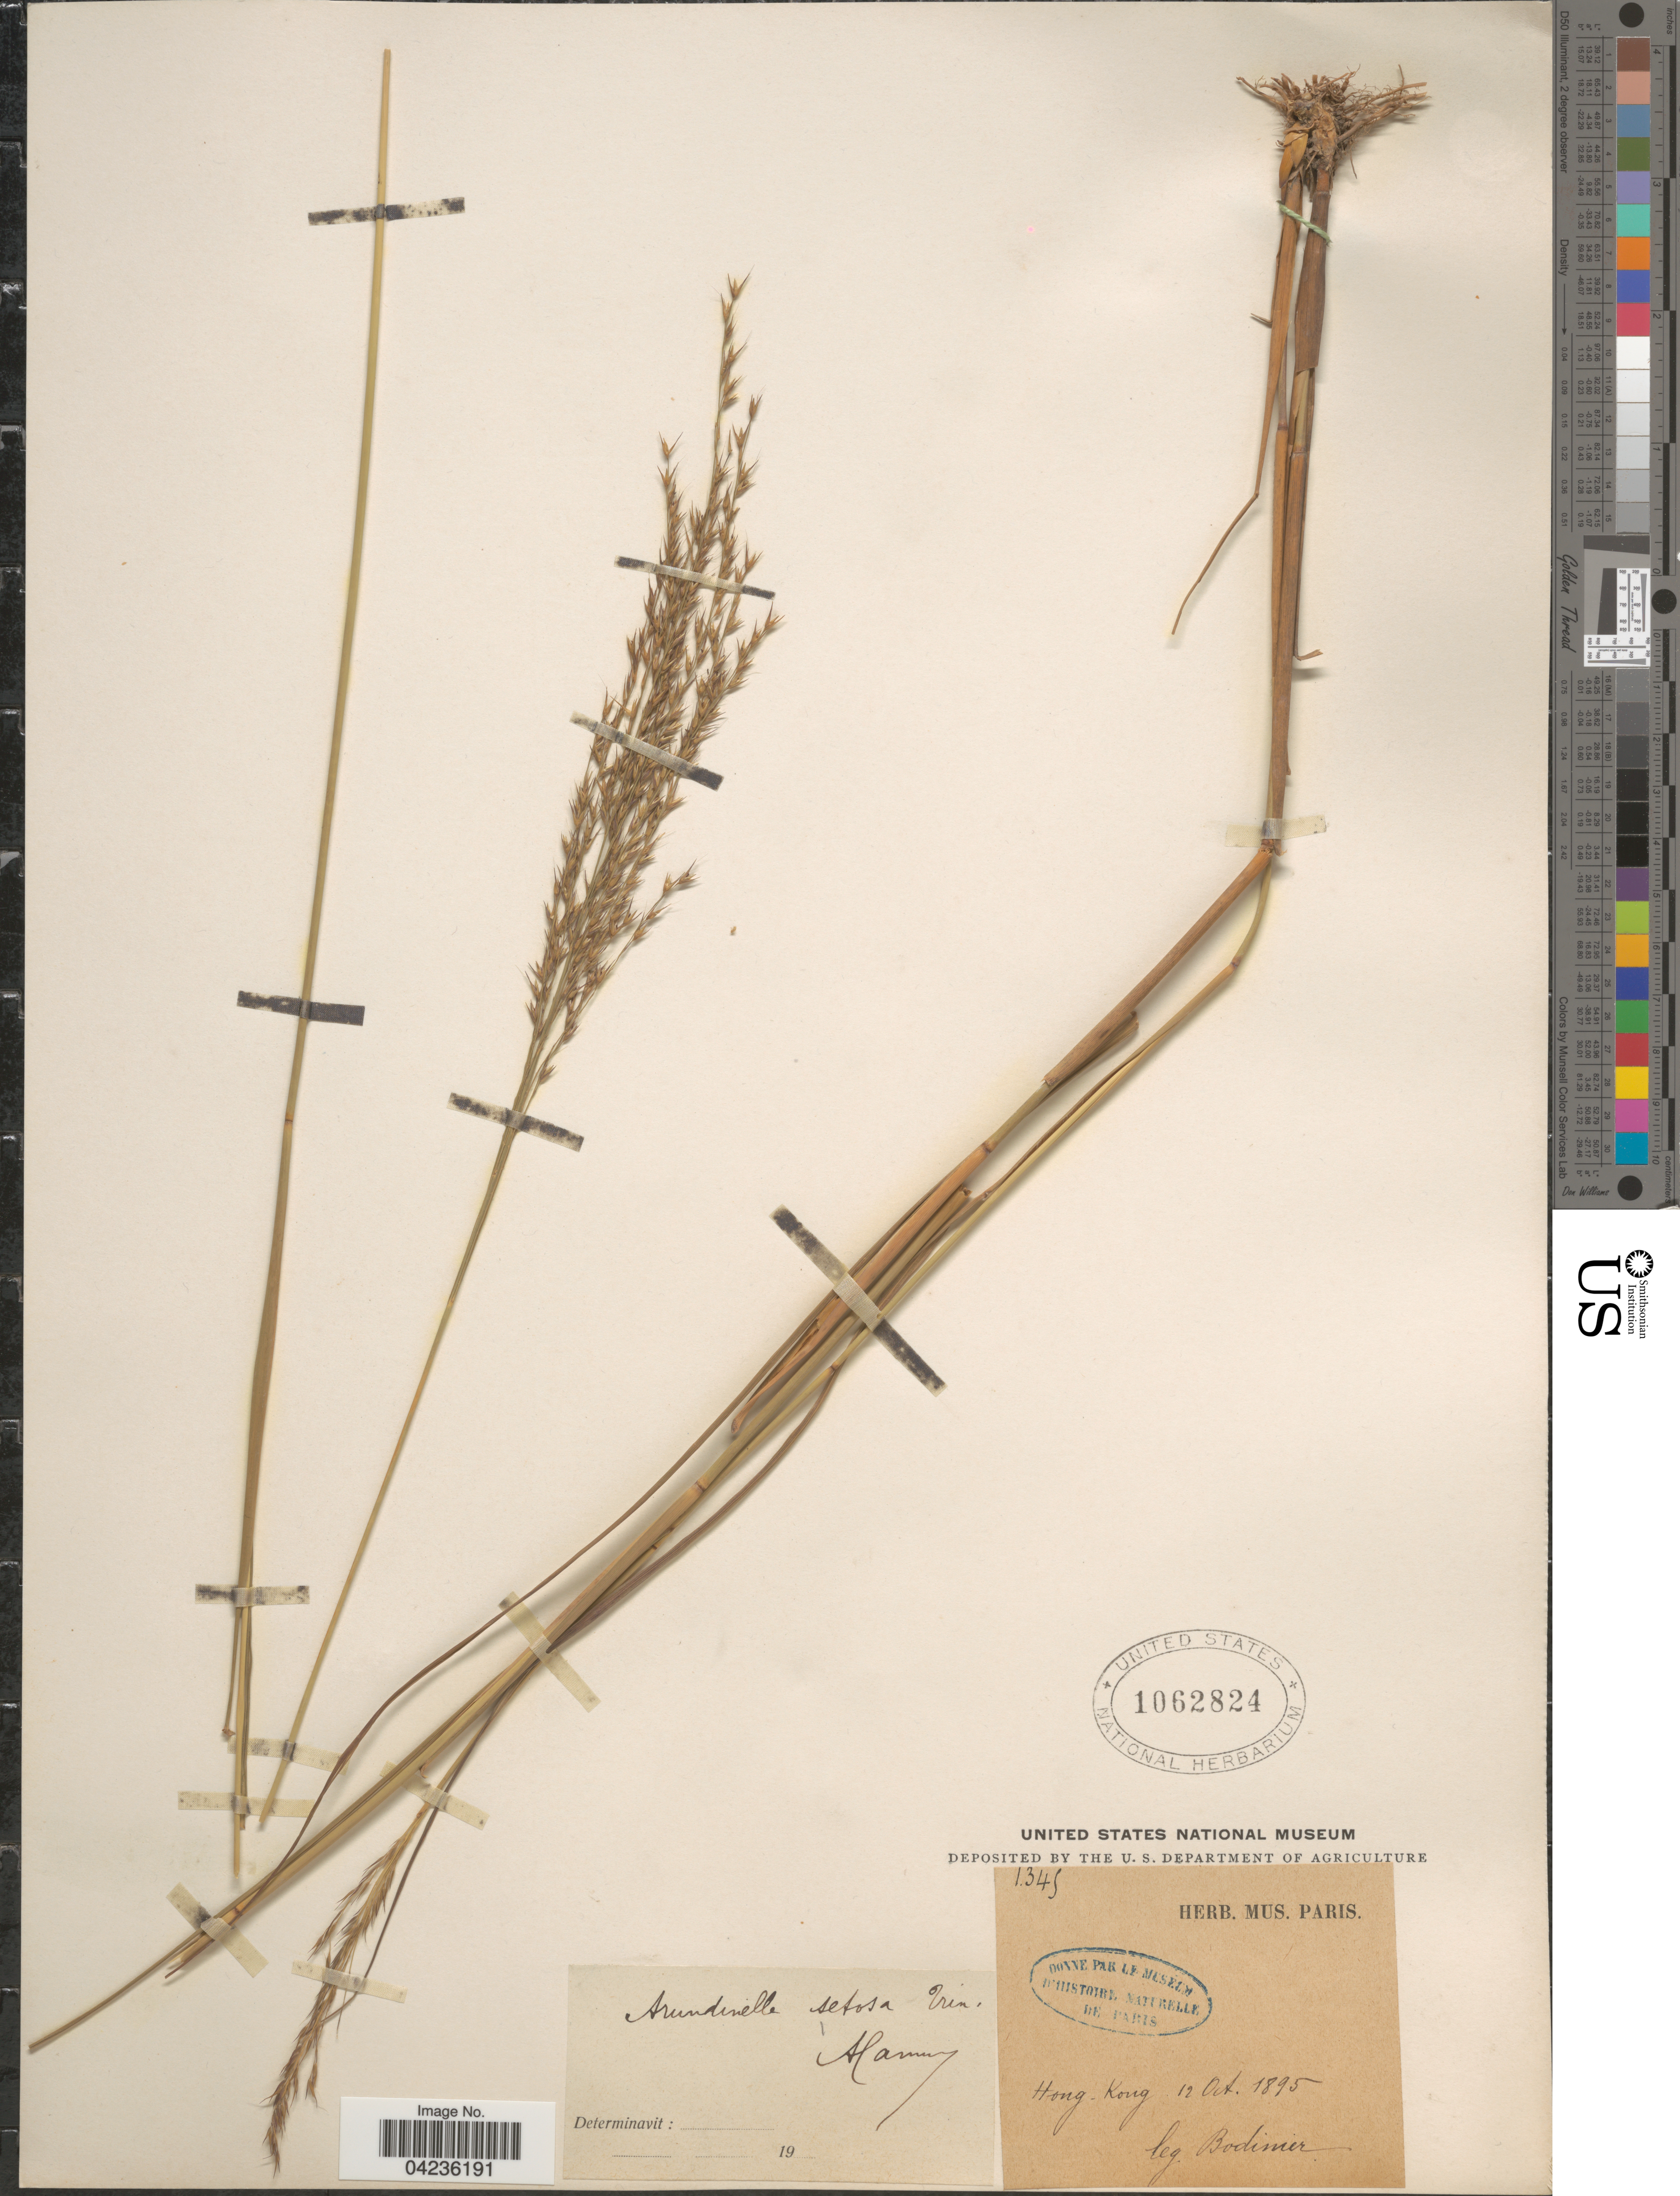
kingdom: Plantae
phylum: Tracheophyta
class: Liliopsida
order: Poales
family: Poaceae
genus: Arundinella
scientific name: Arundinella setosa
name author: Trin.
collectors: Bodinier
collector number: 1345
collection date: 1895-10-12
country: China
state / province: Hong Kong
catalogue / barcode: US 1062824